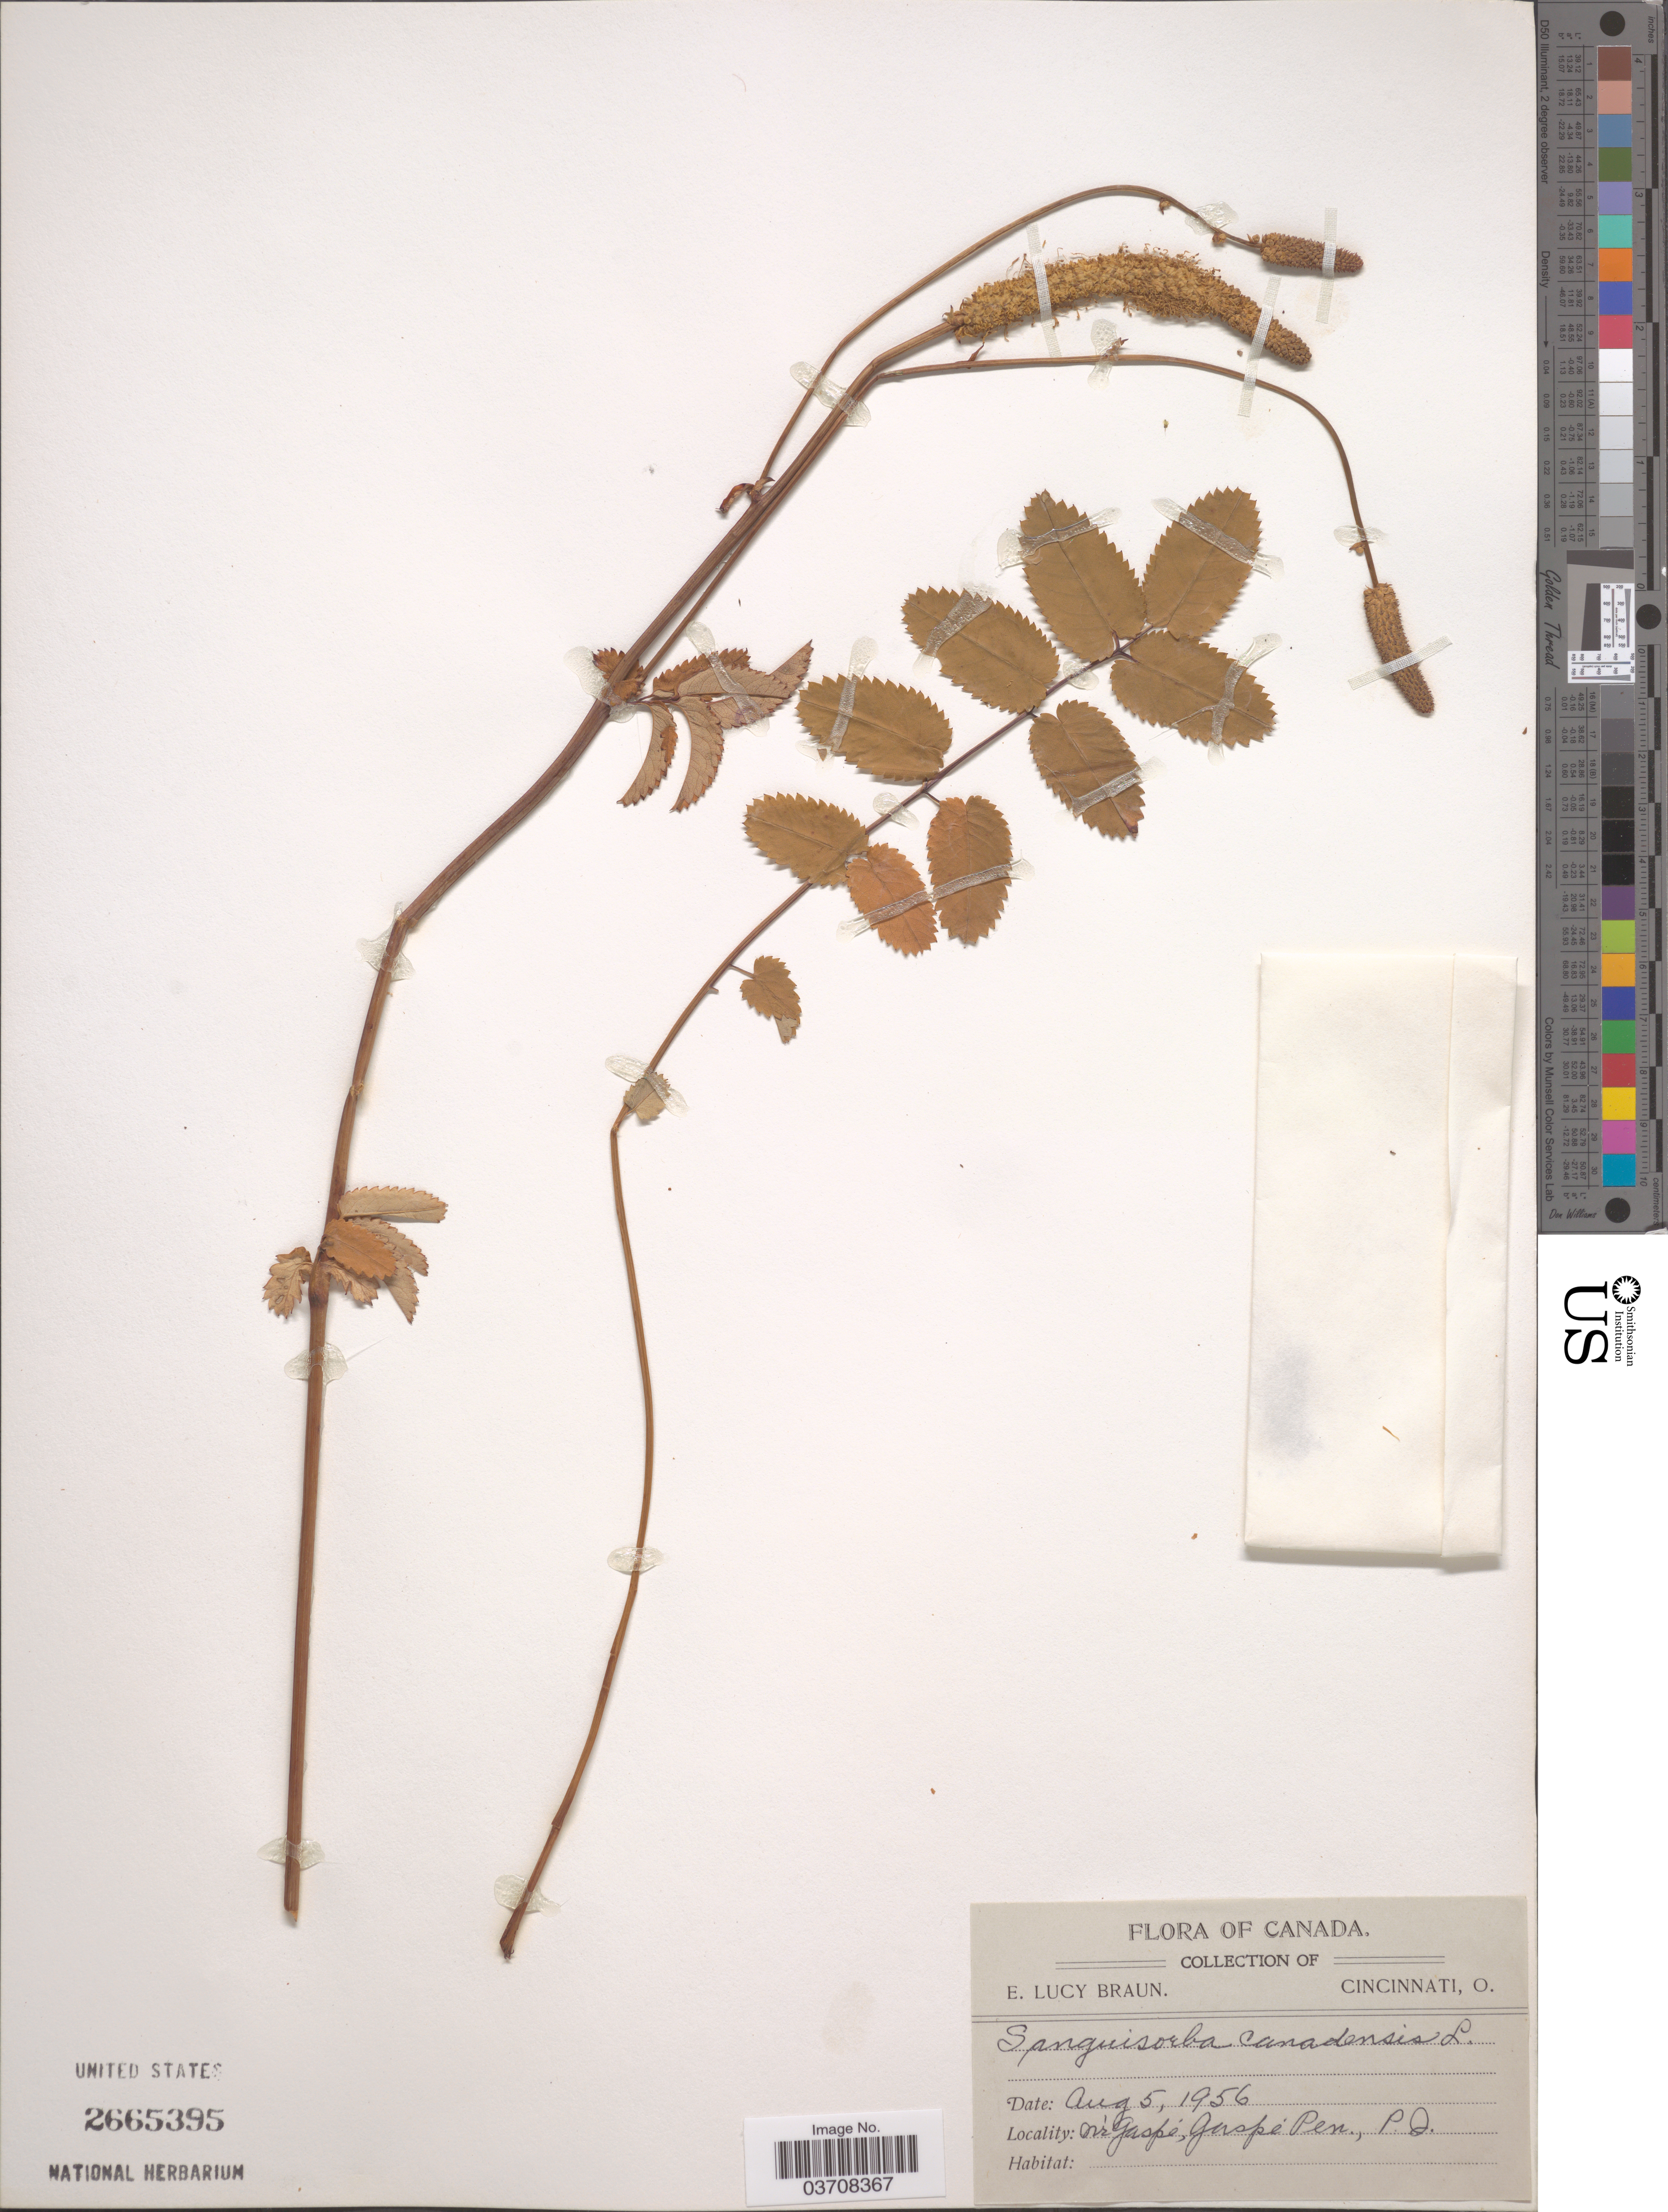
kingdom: Plantae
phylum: Tracheophyta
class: Magnoliopsida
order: Rosales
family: Rosaceae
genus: Sanguisorba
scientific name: Sanguisorba canadensis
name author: L.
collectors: E. L. Braun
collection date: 1956-08-05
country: Canada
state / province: Quebec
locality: N'r Gaspé, Gaspé Pen., P.Q.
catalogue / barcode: US 2665395